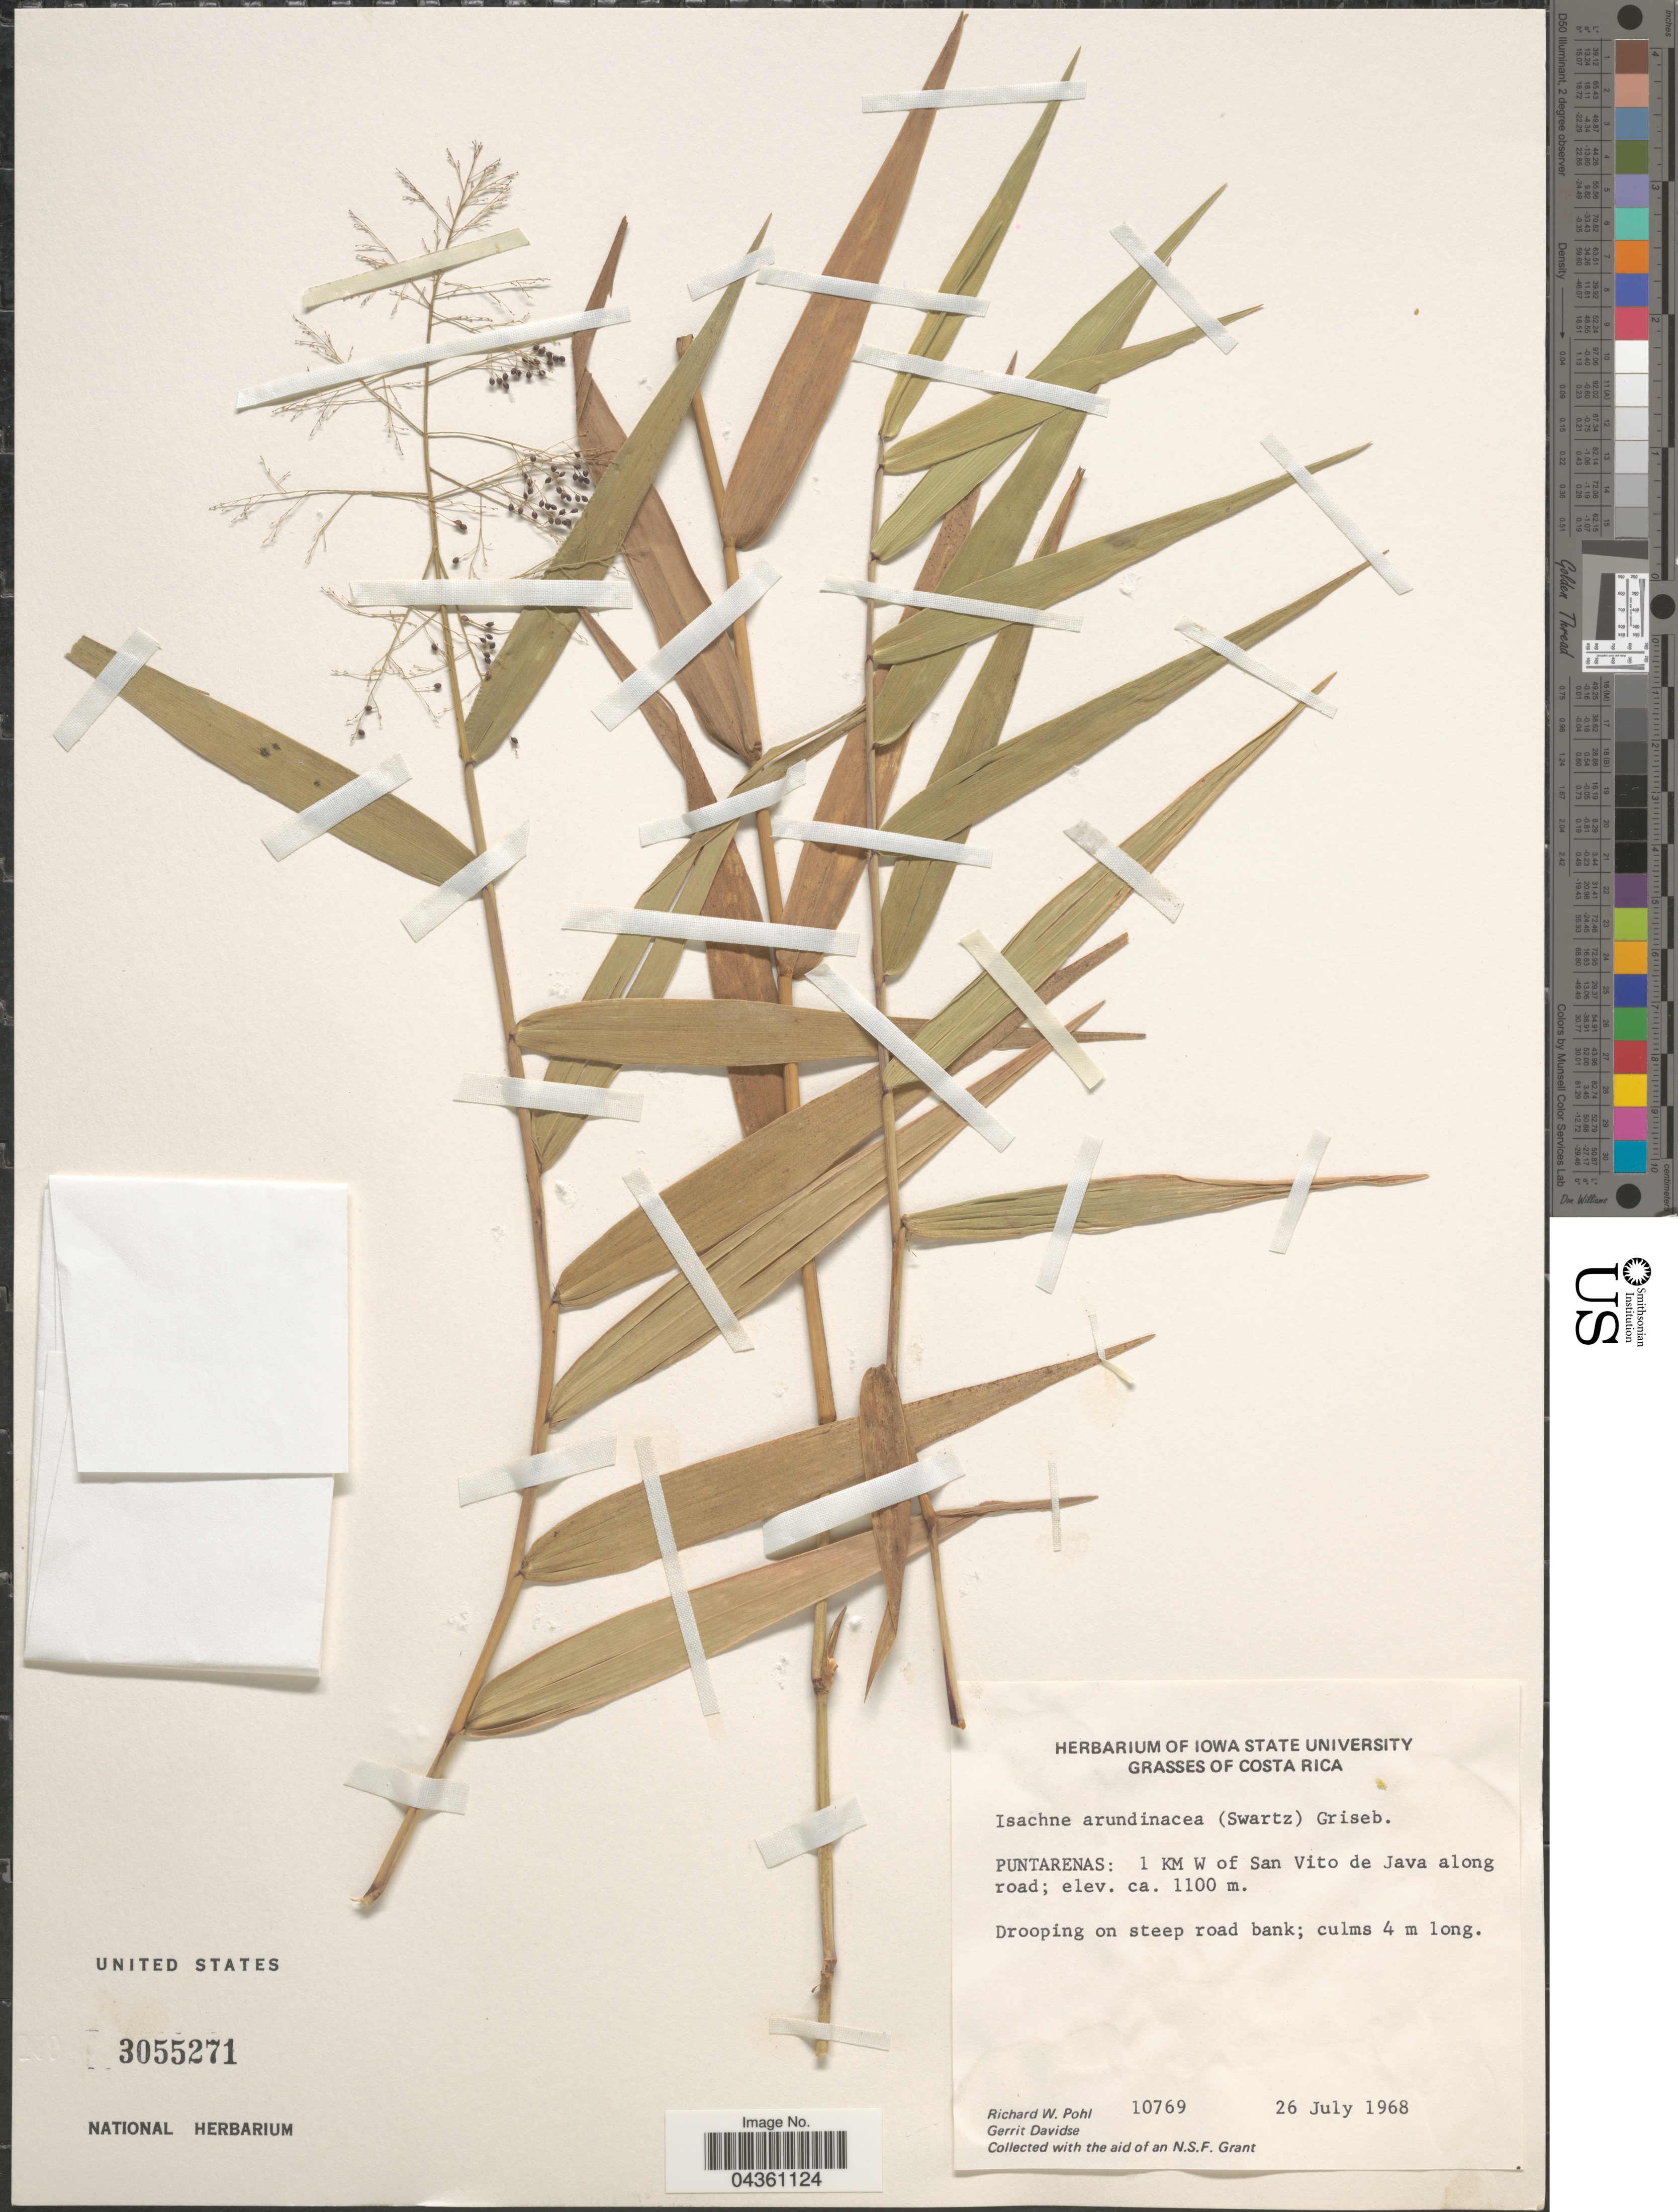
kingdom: Plantae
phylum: Tracheophyta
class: Liliopsida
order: Poales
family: Poaceae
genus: Isachne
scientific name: Isachne arundinacea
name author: (Sw.) Griseb.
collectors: R. W. Pohl & G. Davidse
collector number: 10769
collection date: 1968-07-26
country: Costa Rica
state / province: Puntarenas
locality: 1 KM W of San Vito de Java along road.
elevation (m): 1100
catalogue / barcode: US 3055271